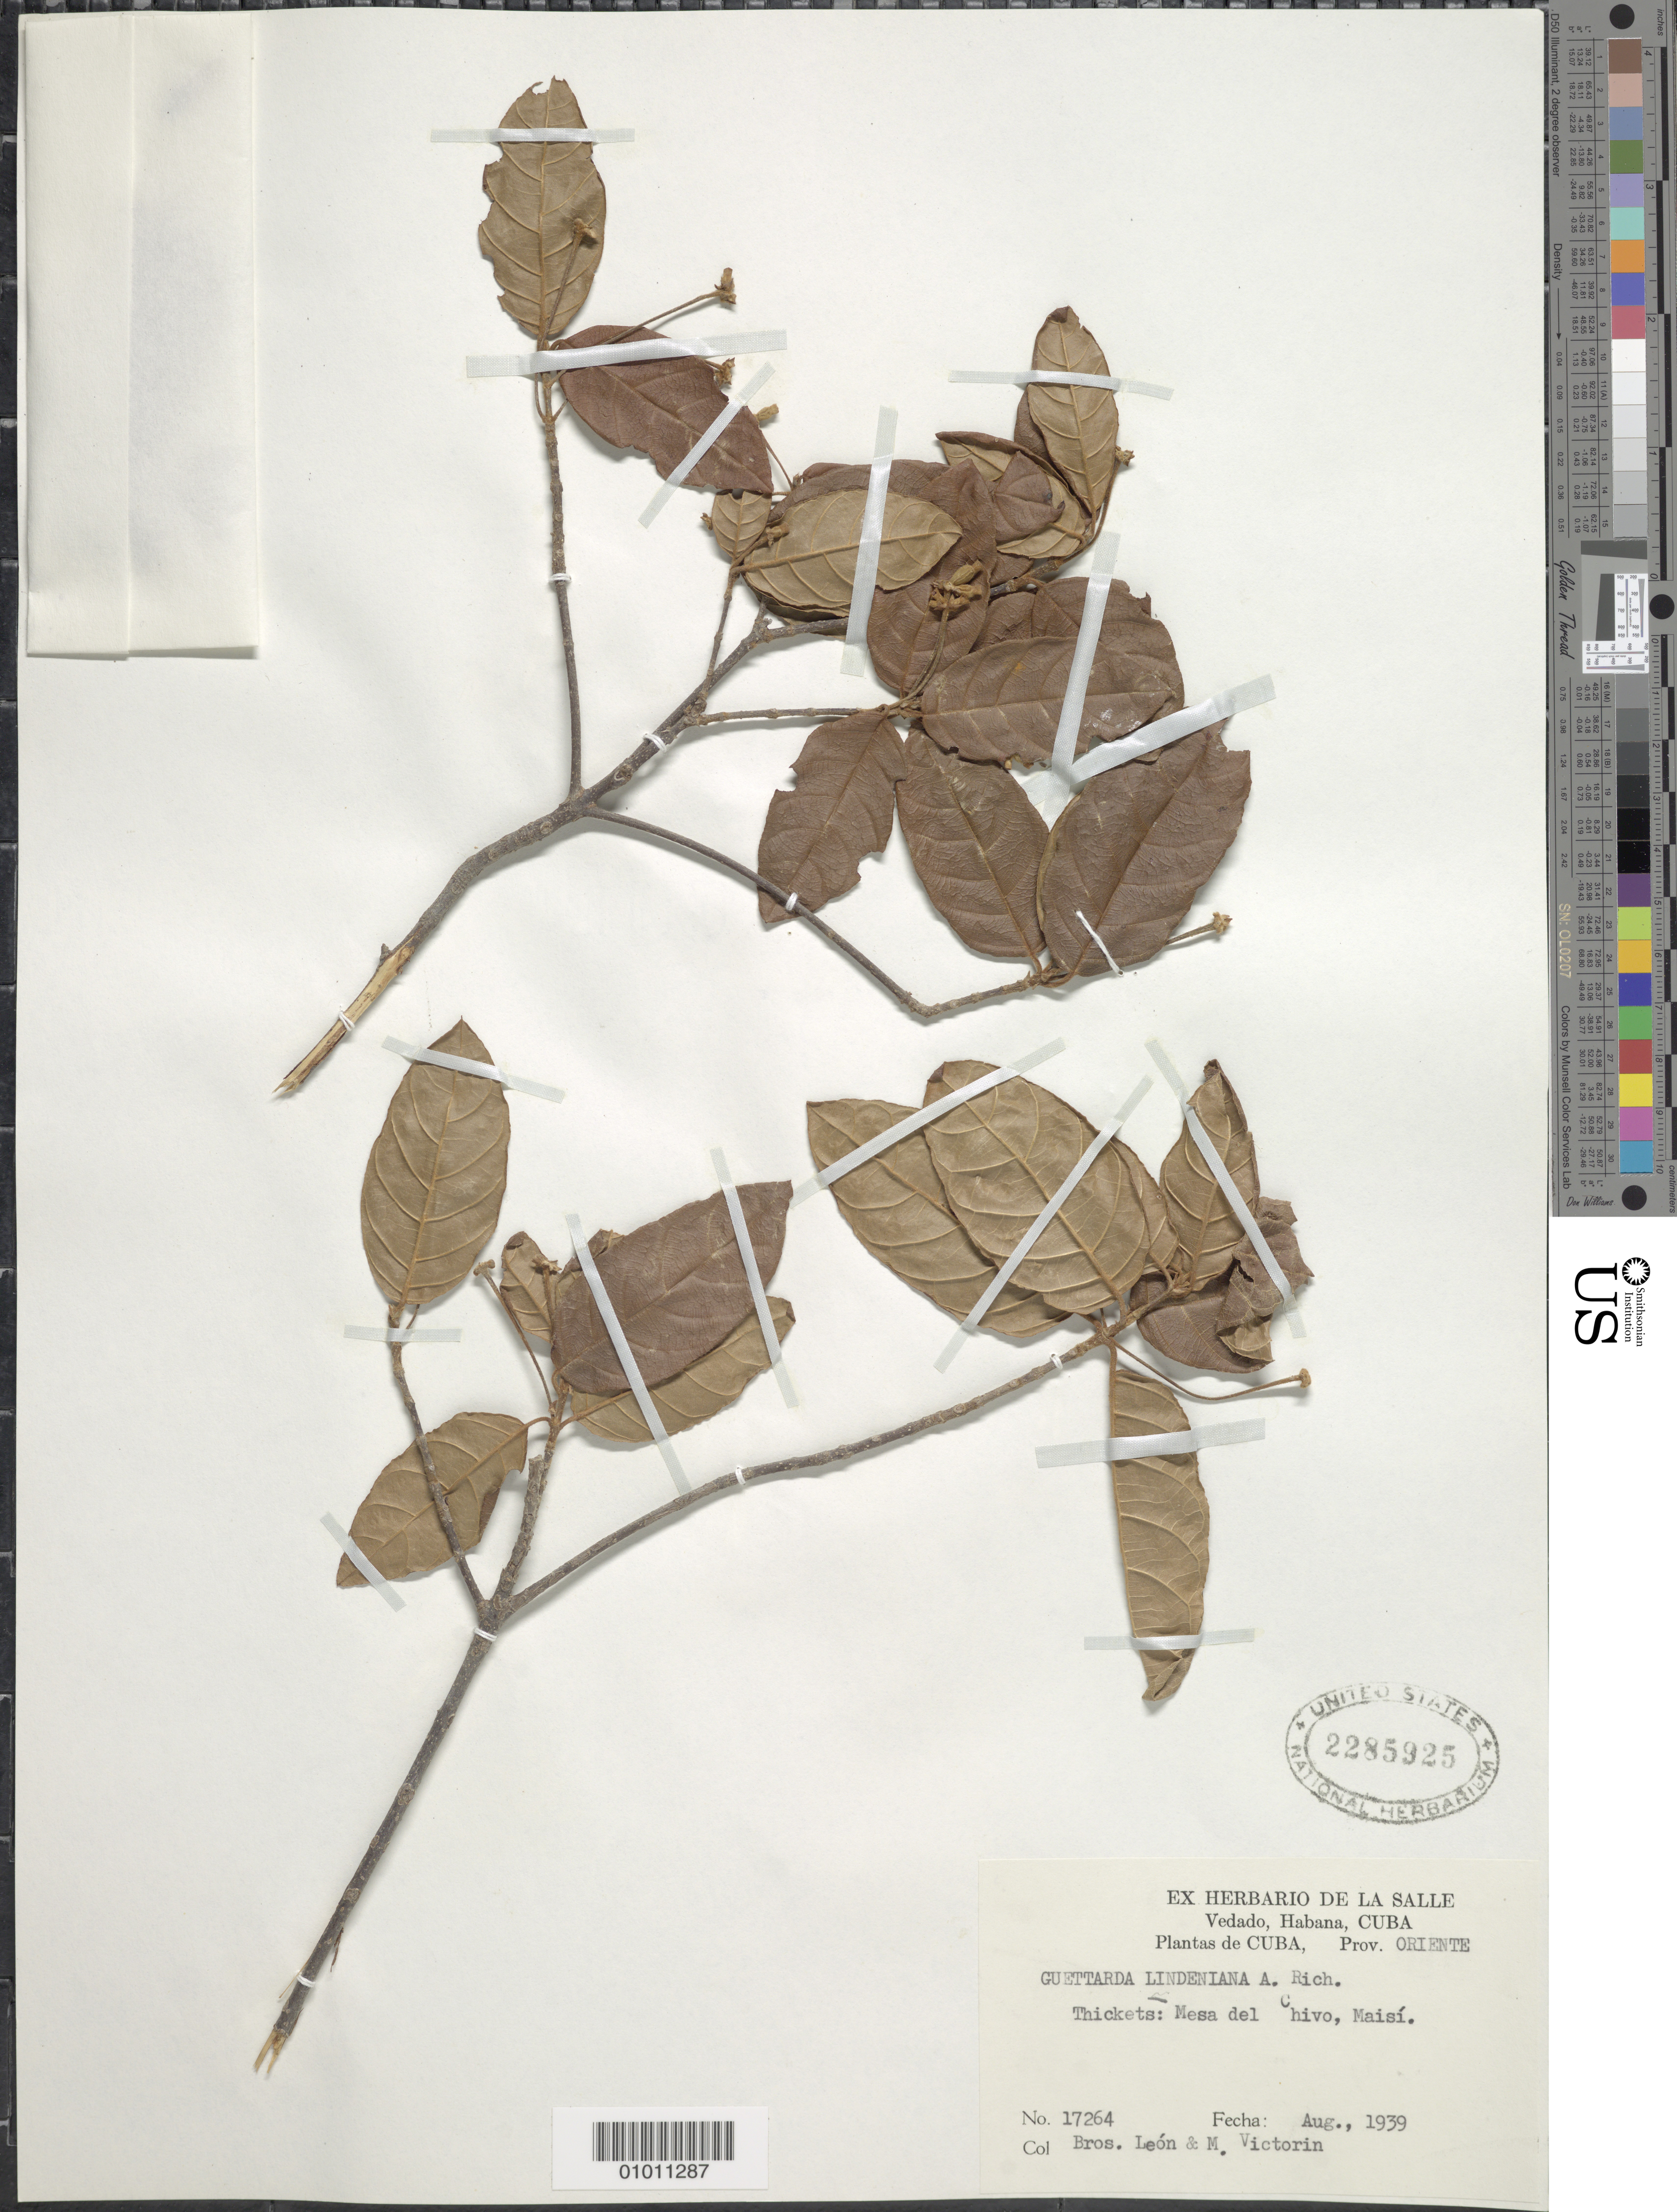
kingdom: Plantae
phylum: Tracheophyta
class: Magnoliopsida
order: Gentianales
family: Rubiaceae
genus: Guettarda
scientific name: Guettarda lindeniana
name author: A. Rich.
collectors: Bro. León & F. Victorin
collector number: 17264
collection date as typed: Aug 1939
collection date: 1939-08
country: Cuba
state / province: Oriente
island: Cuba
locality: Mesa del Chivo, Maisí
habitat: Thickets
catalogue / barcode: US 2285925